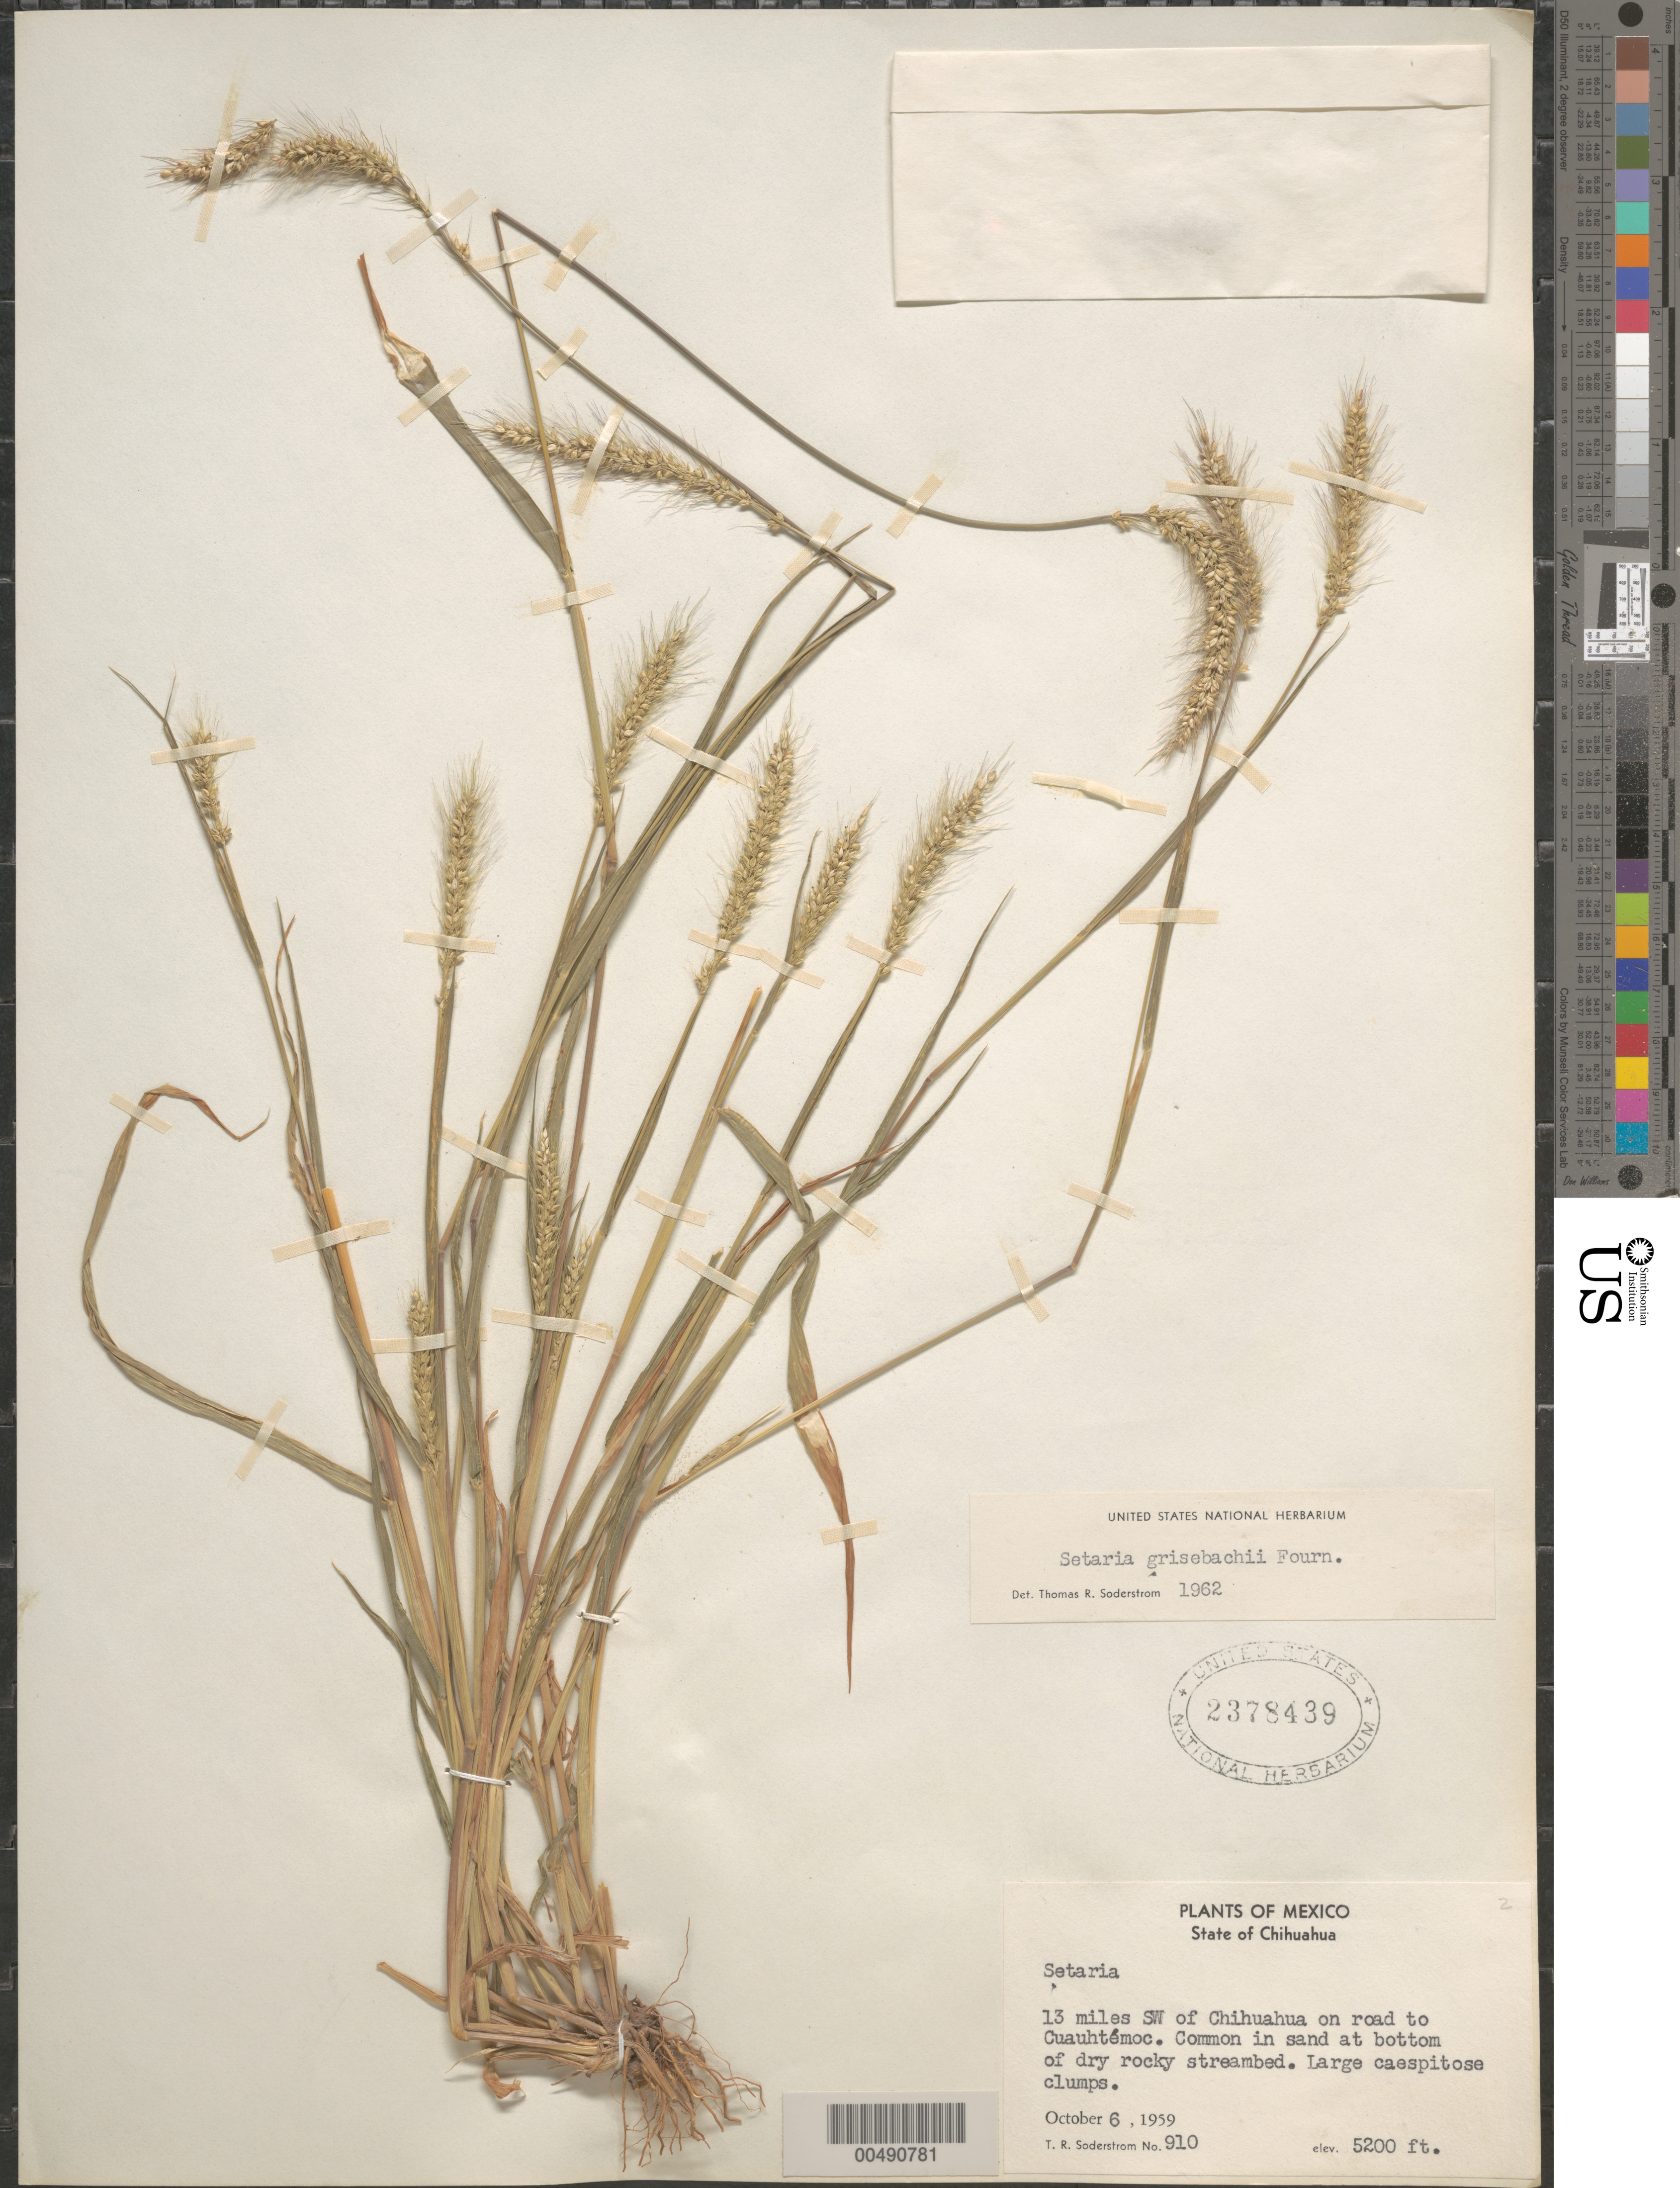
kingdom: Plantae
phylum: Tracheophyta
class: Liliopsida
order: Poales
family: Poaceae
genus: Setaria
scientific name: Setaria grisebachii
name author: E. Fourn.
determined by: Soderstrom, T. R.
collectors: T. R. Soderstrom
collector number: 910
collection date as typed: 6 Oct 1959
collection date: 1959-10-06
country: Mexico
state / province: Chihuahua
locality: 13 mi SW of Chihuahua on road to Cuauhtémoc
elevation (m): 1585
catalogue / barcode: US 2378439